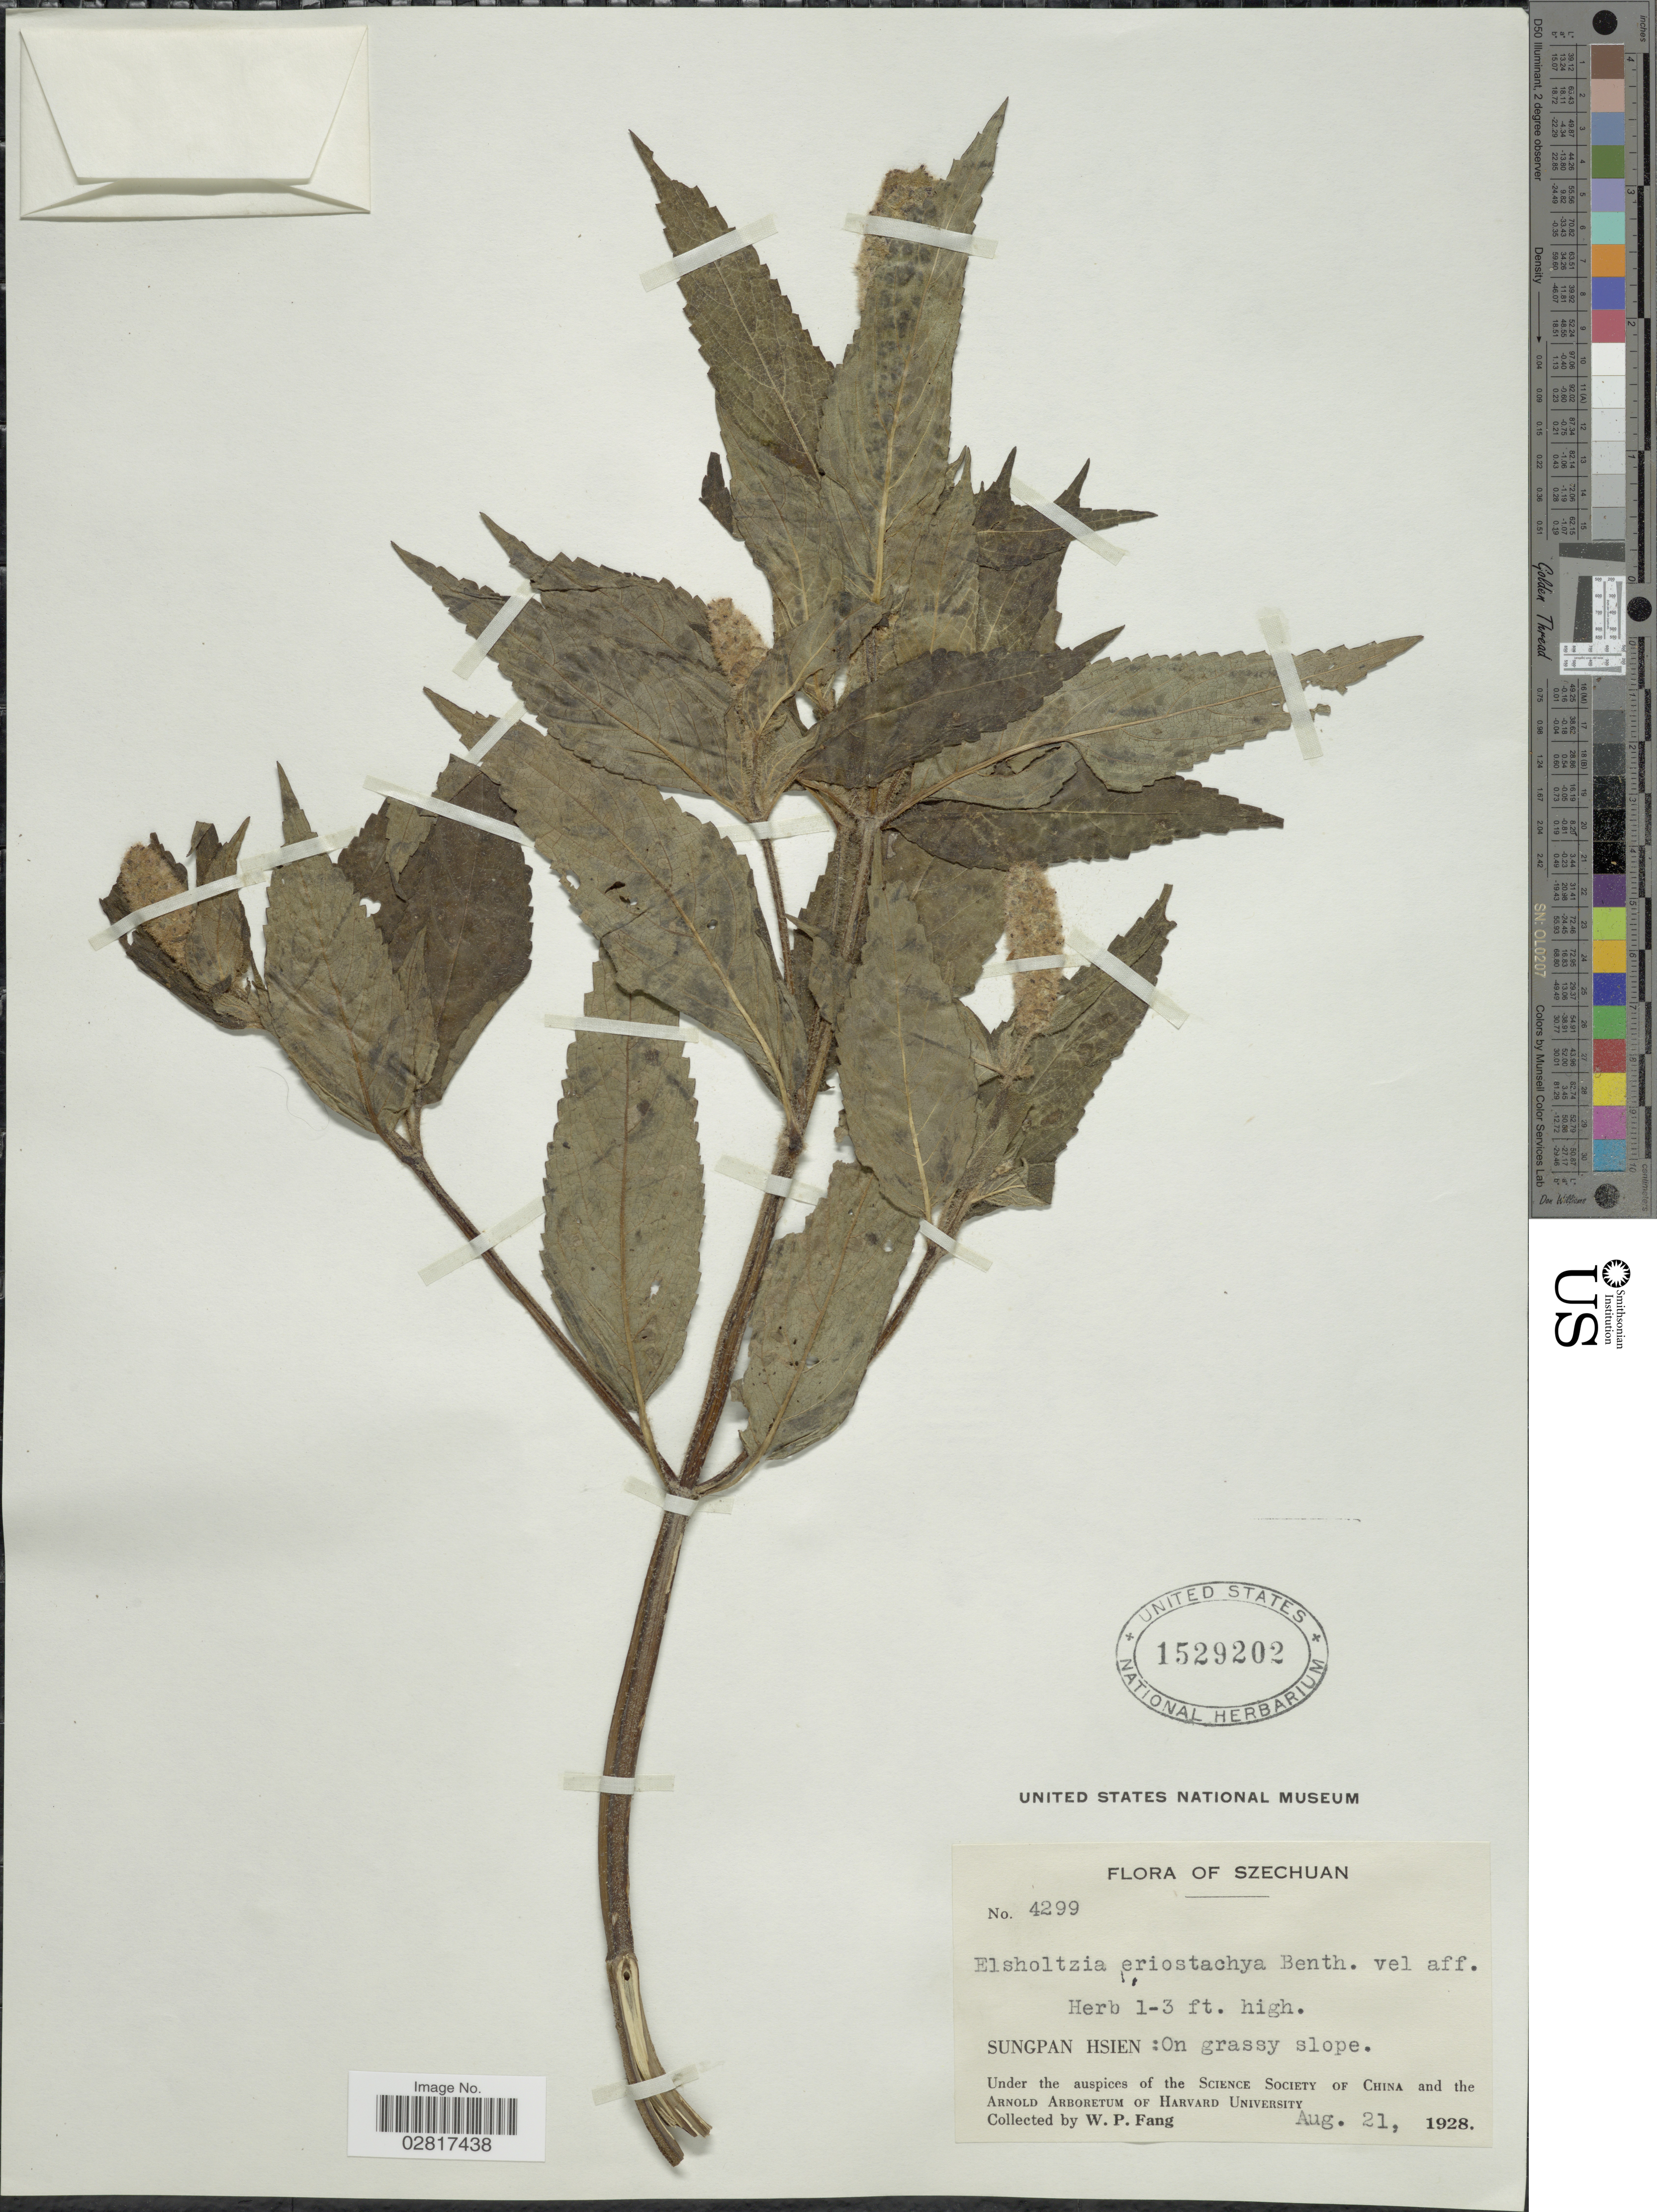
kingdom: Plantae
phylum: Tracheophyta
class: Magnoliopsida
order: Lamiales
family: Lamiaceae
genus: Elsholtzia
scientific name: Elsholtzia eriostachya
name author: (Benth.) Benth.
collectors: W. P. Fang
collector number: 4299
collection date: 1928-08-21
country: China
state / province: Sichuan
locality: Szechuan. Sungpan Hsien: On grassy slope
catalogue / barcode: US 1529202